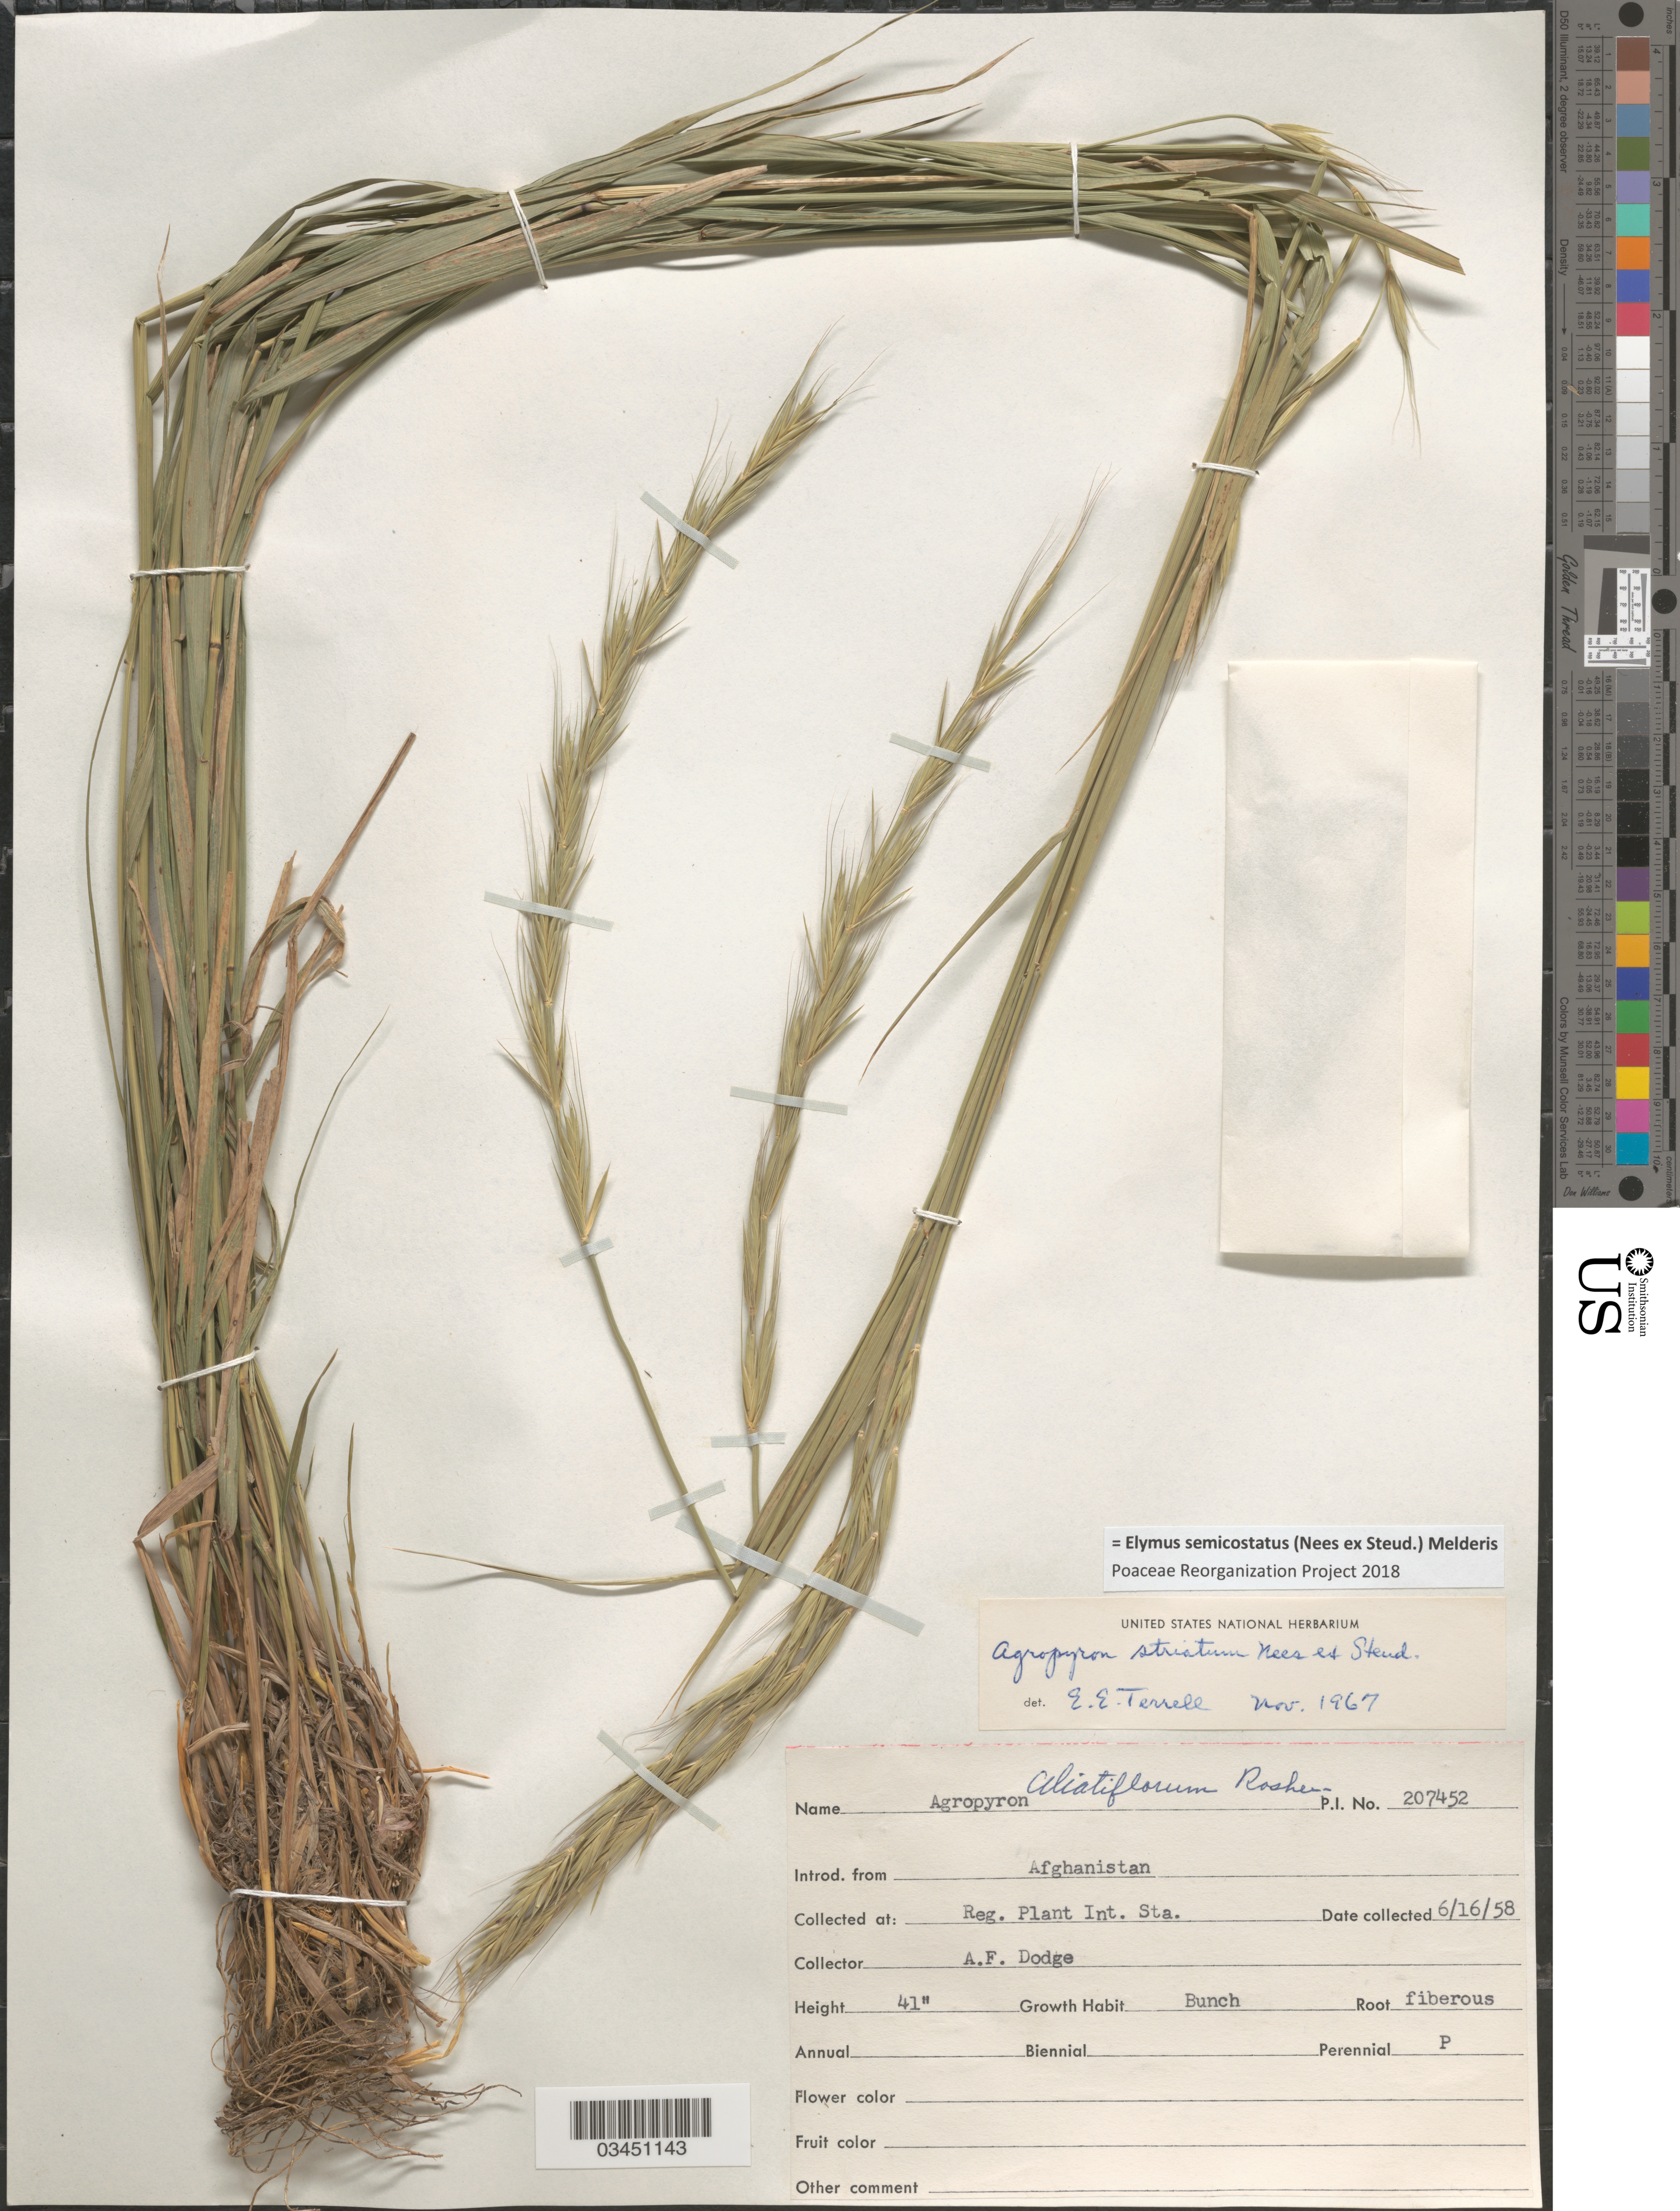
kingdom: Plantae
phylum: Tracheophyta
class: Liliopsida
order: Poales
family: Poaceae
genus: Elymus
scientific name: Elymus semicostatus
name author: (Nees ex Steud.) Melderis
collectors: A. Dodge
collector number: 207452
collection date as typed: Transcribed d/m/y: 16/6/58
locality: Reg. Plant Int. Sta.